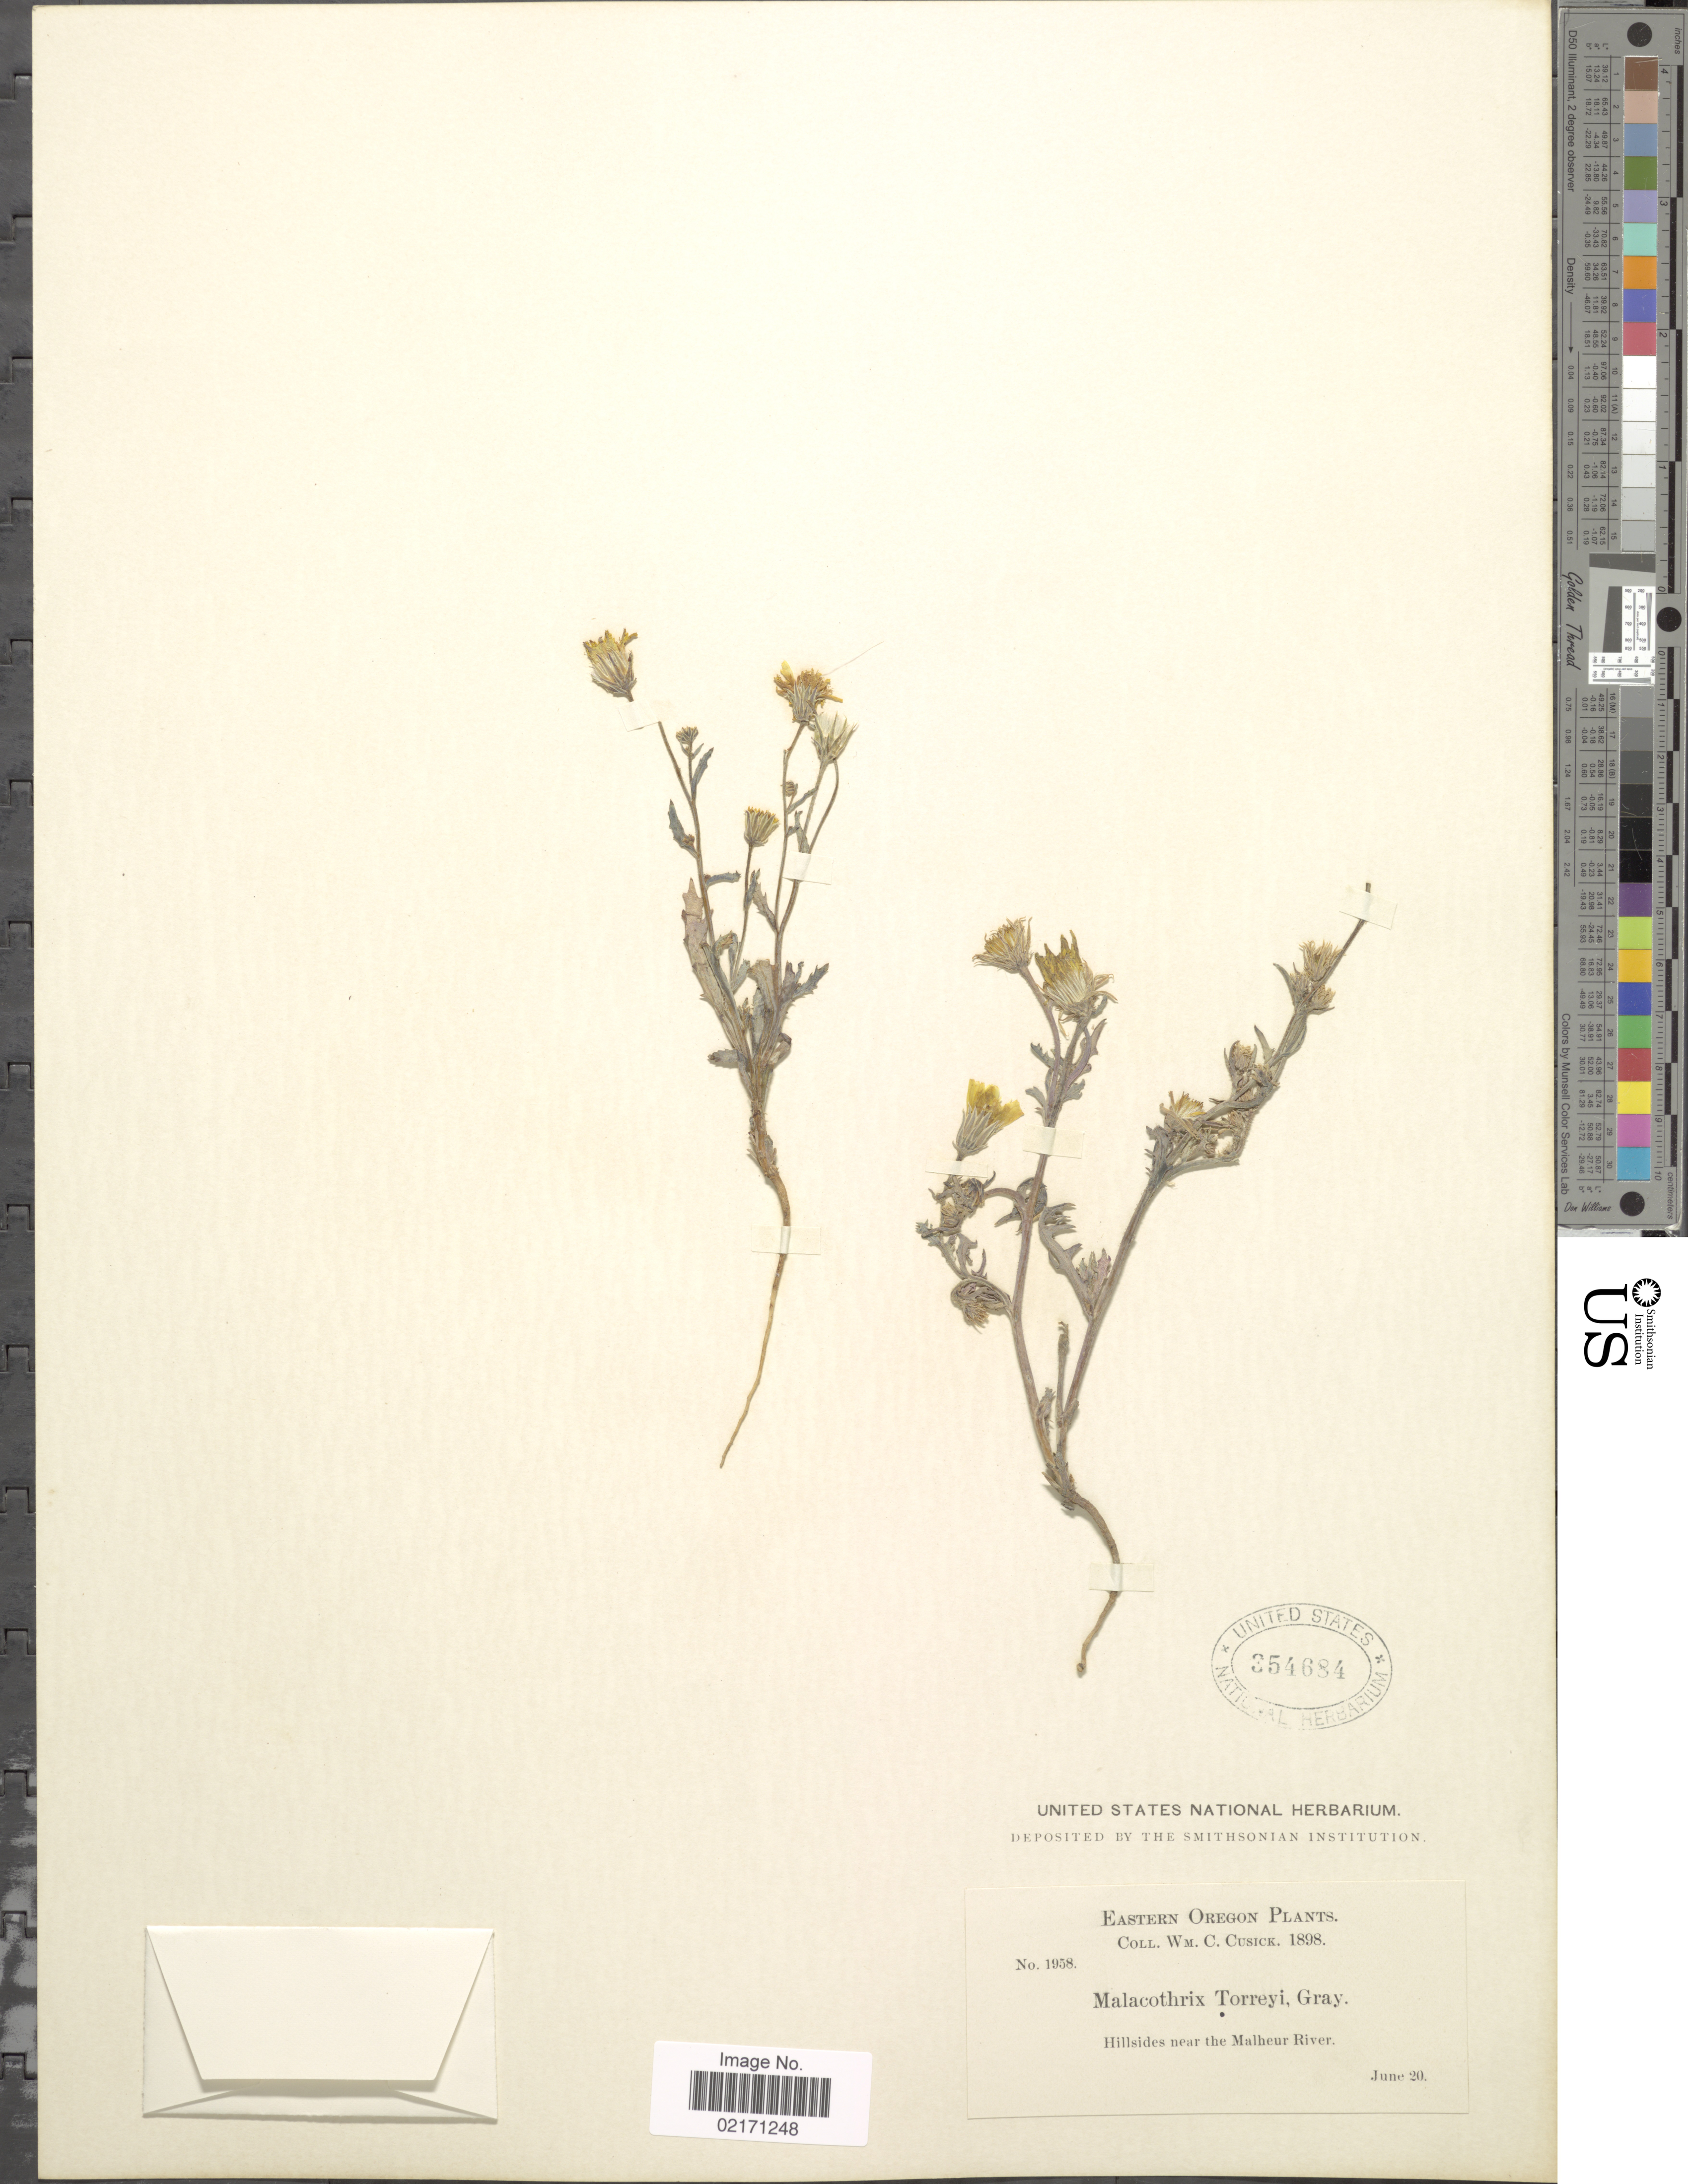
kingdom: Plantae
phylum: Tracheophyta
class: Magnoliopsida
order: Asterales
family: Asteraceae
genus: Malacothrix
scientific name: Malacothrix torreyi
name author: A. Gray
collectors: W. C. Cusick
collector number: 1958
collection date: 1898-06-20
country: United States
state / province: Oregon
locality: Eastern Oregon. near the Malheur River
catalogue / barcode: US 354684